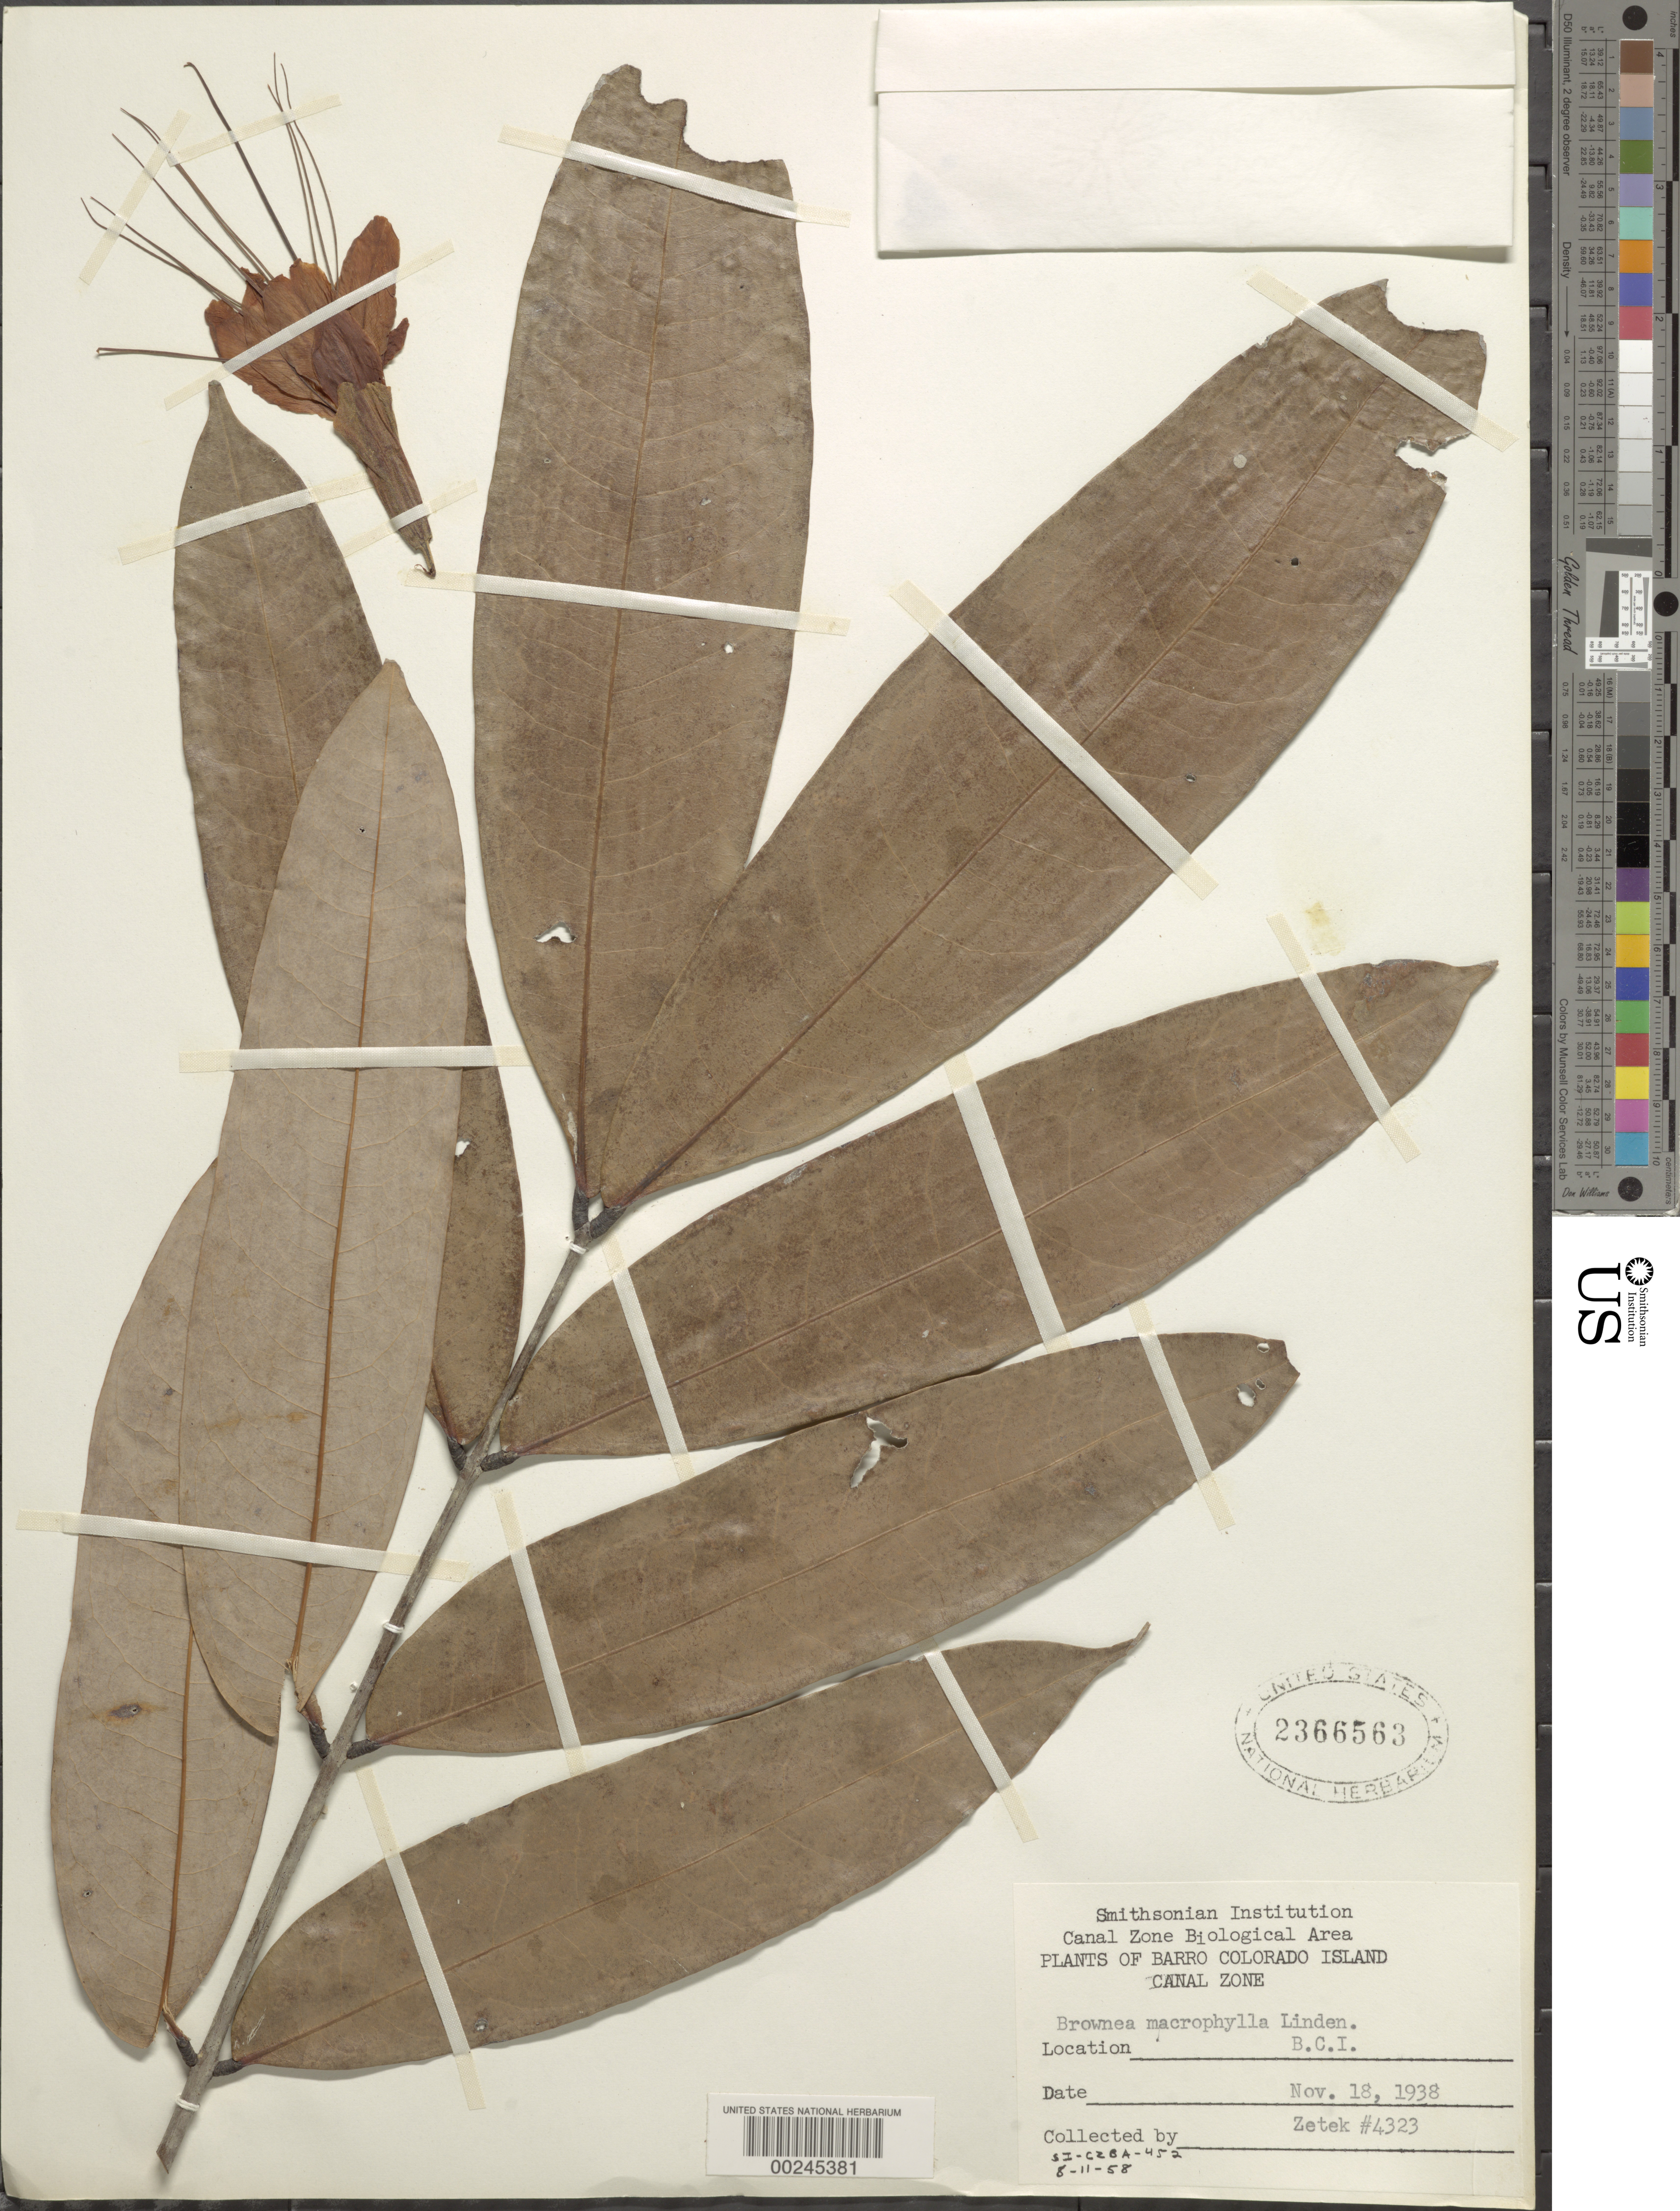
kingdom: Plantae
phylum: Tracheophyta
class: Magnoliopsida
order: Fabales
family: Fabaceae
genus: Brownea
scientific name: Brownea macrophylla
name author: B.L. Linden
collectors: -. Zetek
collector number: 4323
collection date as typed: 18 Nov 1938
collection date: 1938-11-18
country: Panama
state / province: Panamá Oeste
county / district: Canal Zone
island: Barro Colorado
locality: Barro Colorado I.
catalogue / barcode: US 2366563